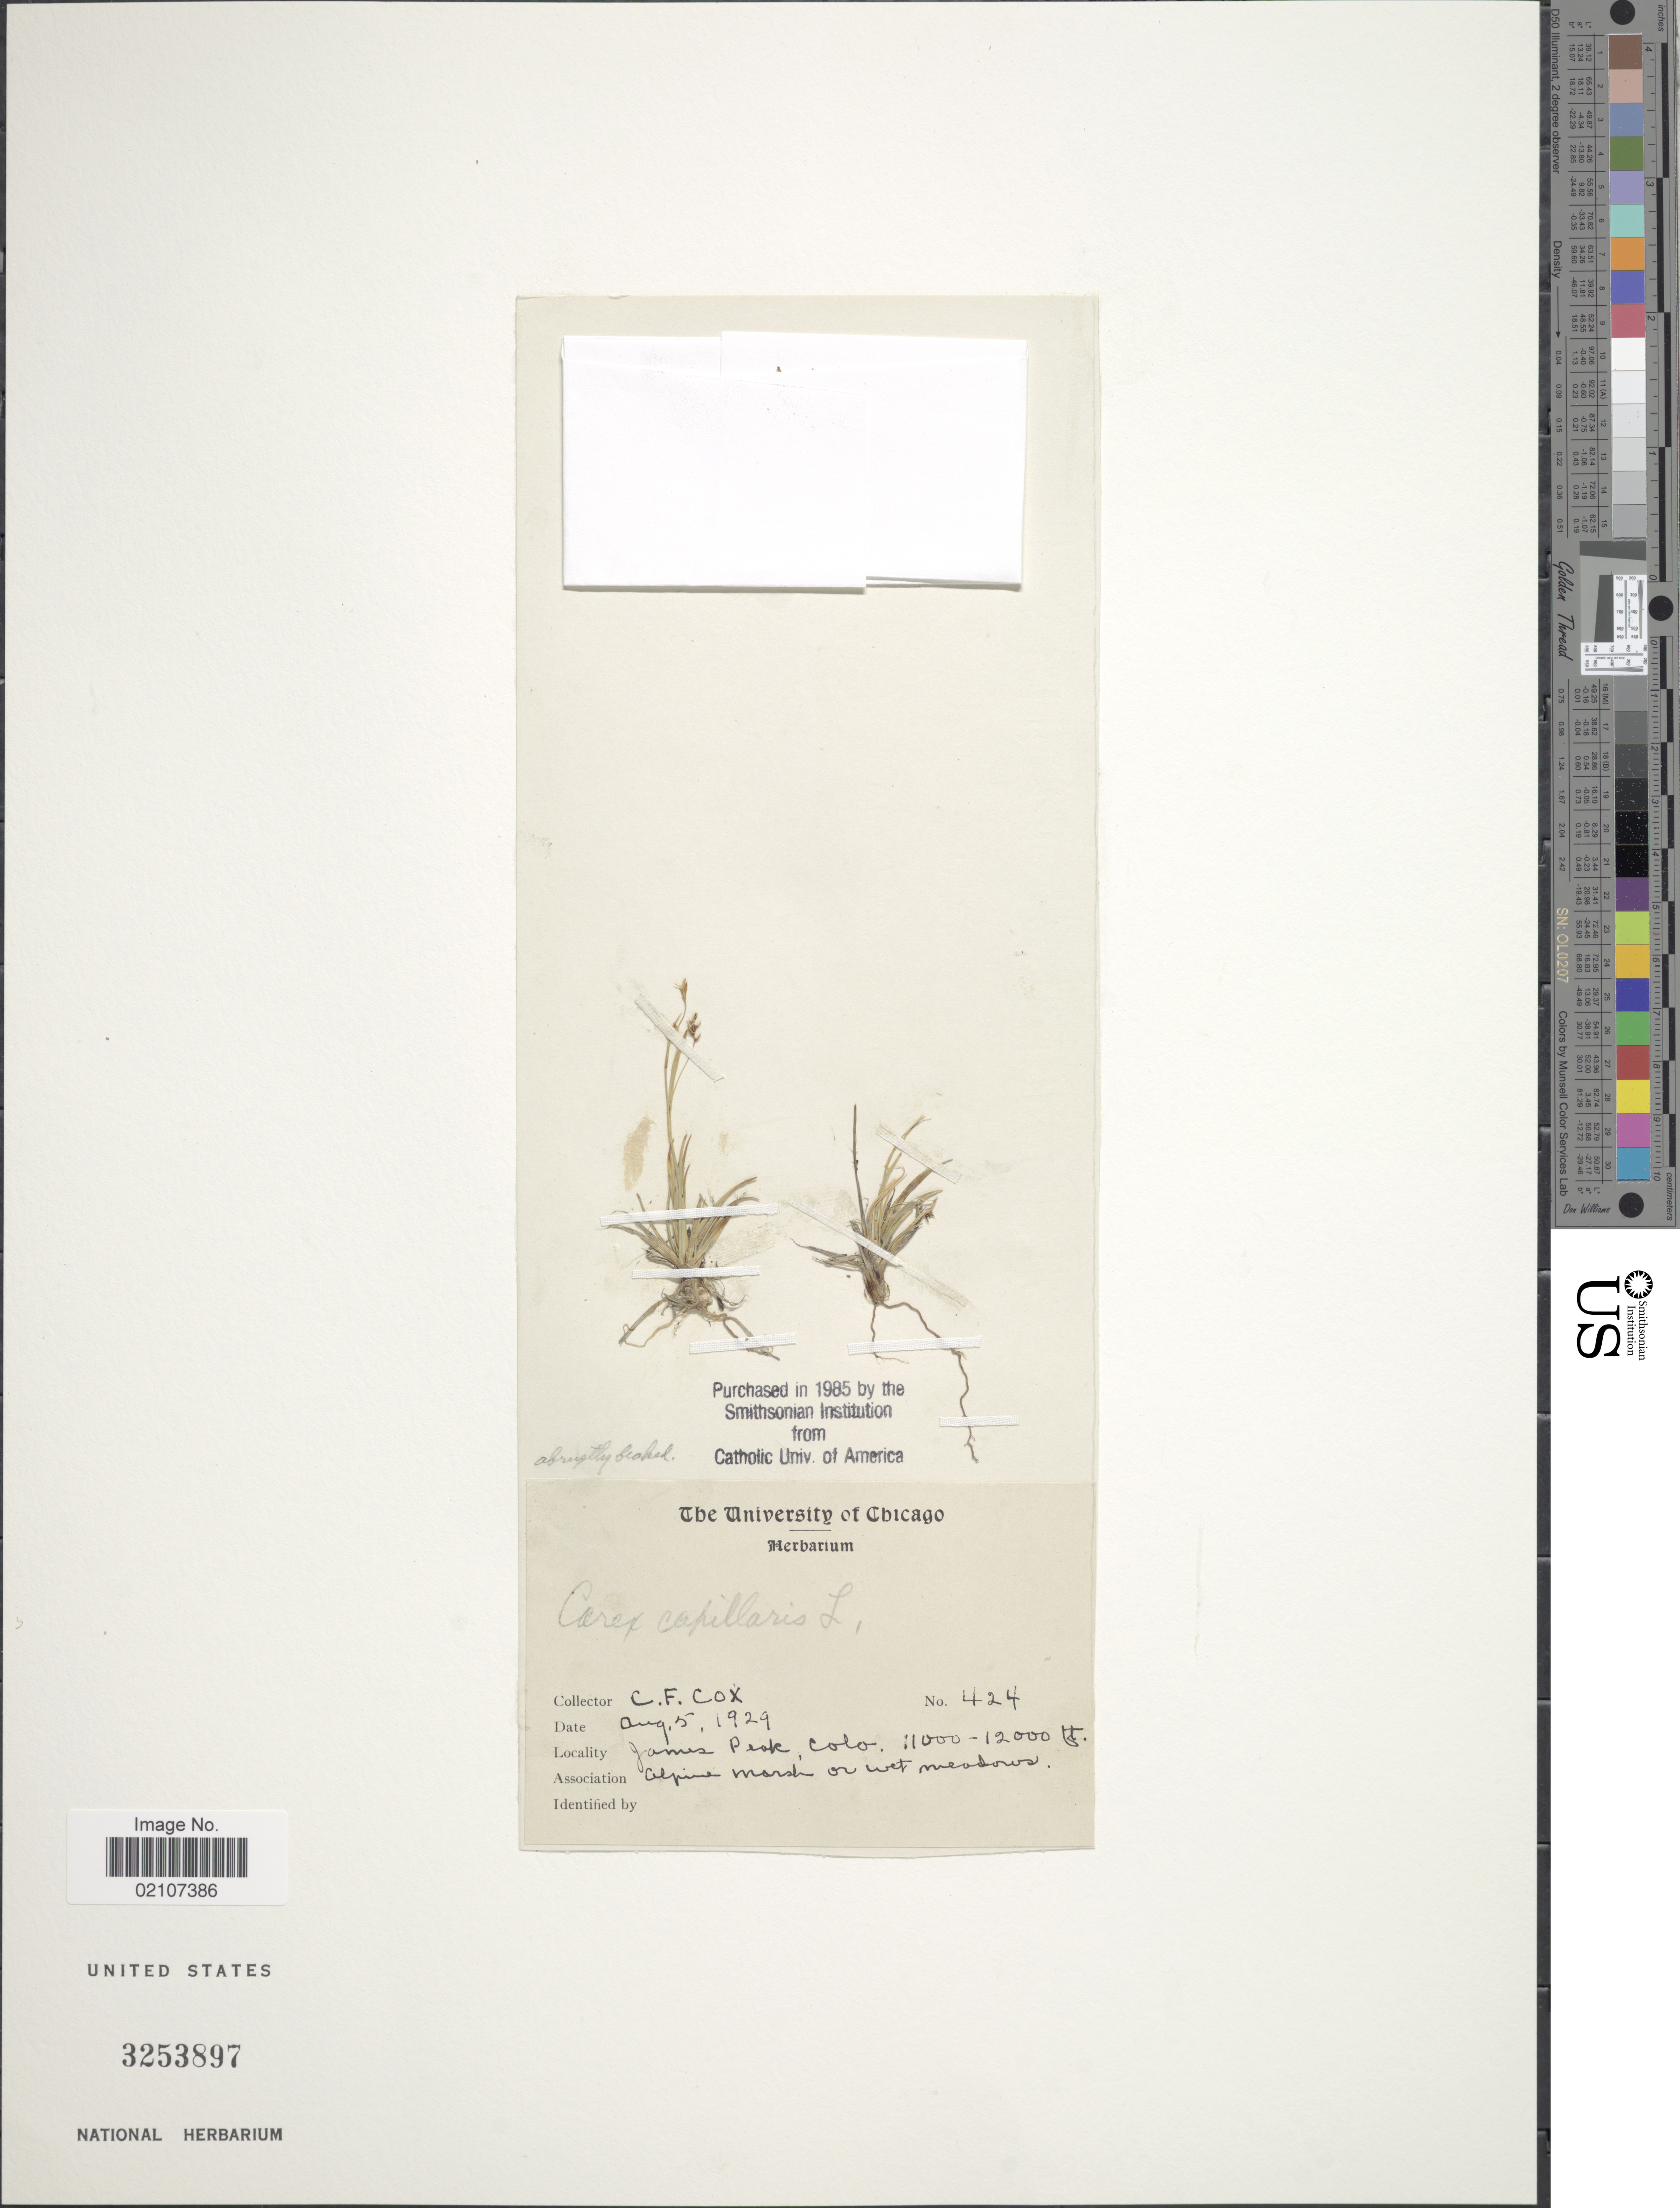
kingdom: Plantae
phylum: Tracheophyta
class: Liliopsida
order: Poales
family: Cyperaceae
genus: Carex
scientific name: Carex capillaris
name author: L.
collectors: C. Cox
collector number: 424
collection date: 1929-08-05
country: United States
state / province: Colorado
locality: James Peak, Association Alpine marsh or wet meadows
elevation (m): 3353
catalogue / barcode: US 3253897